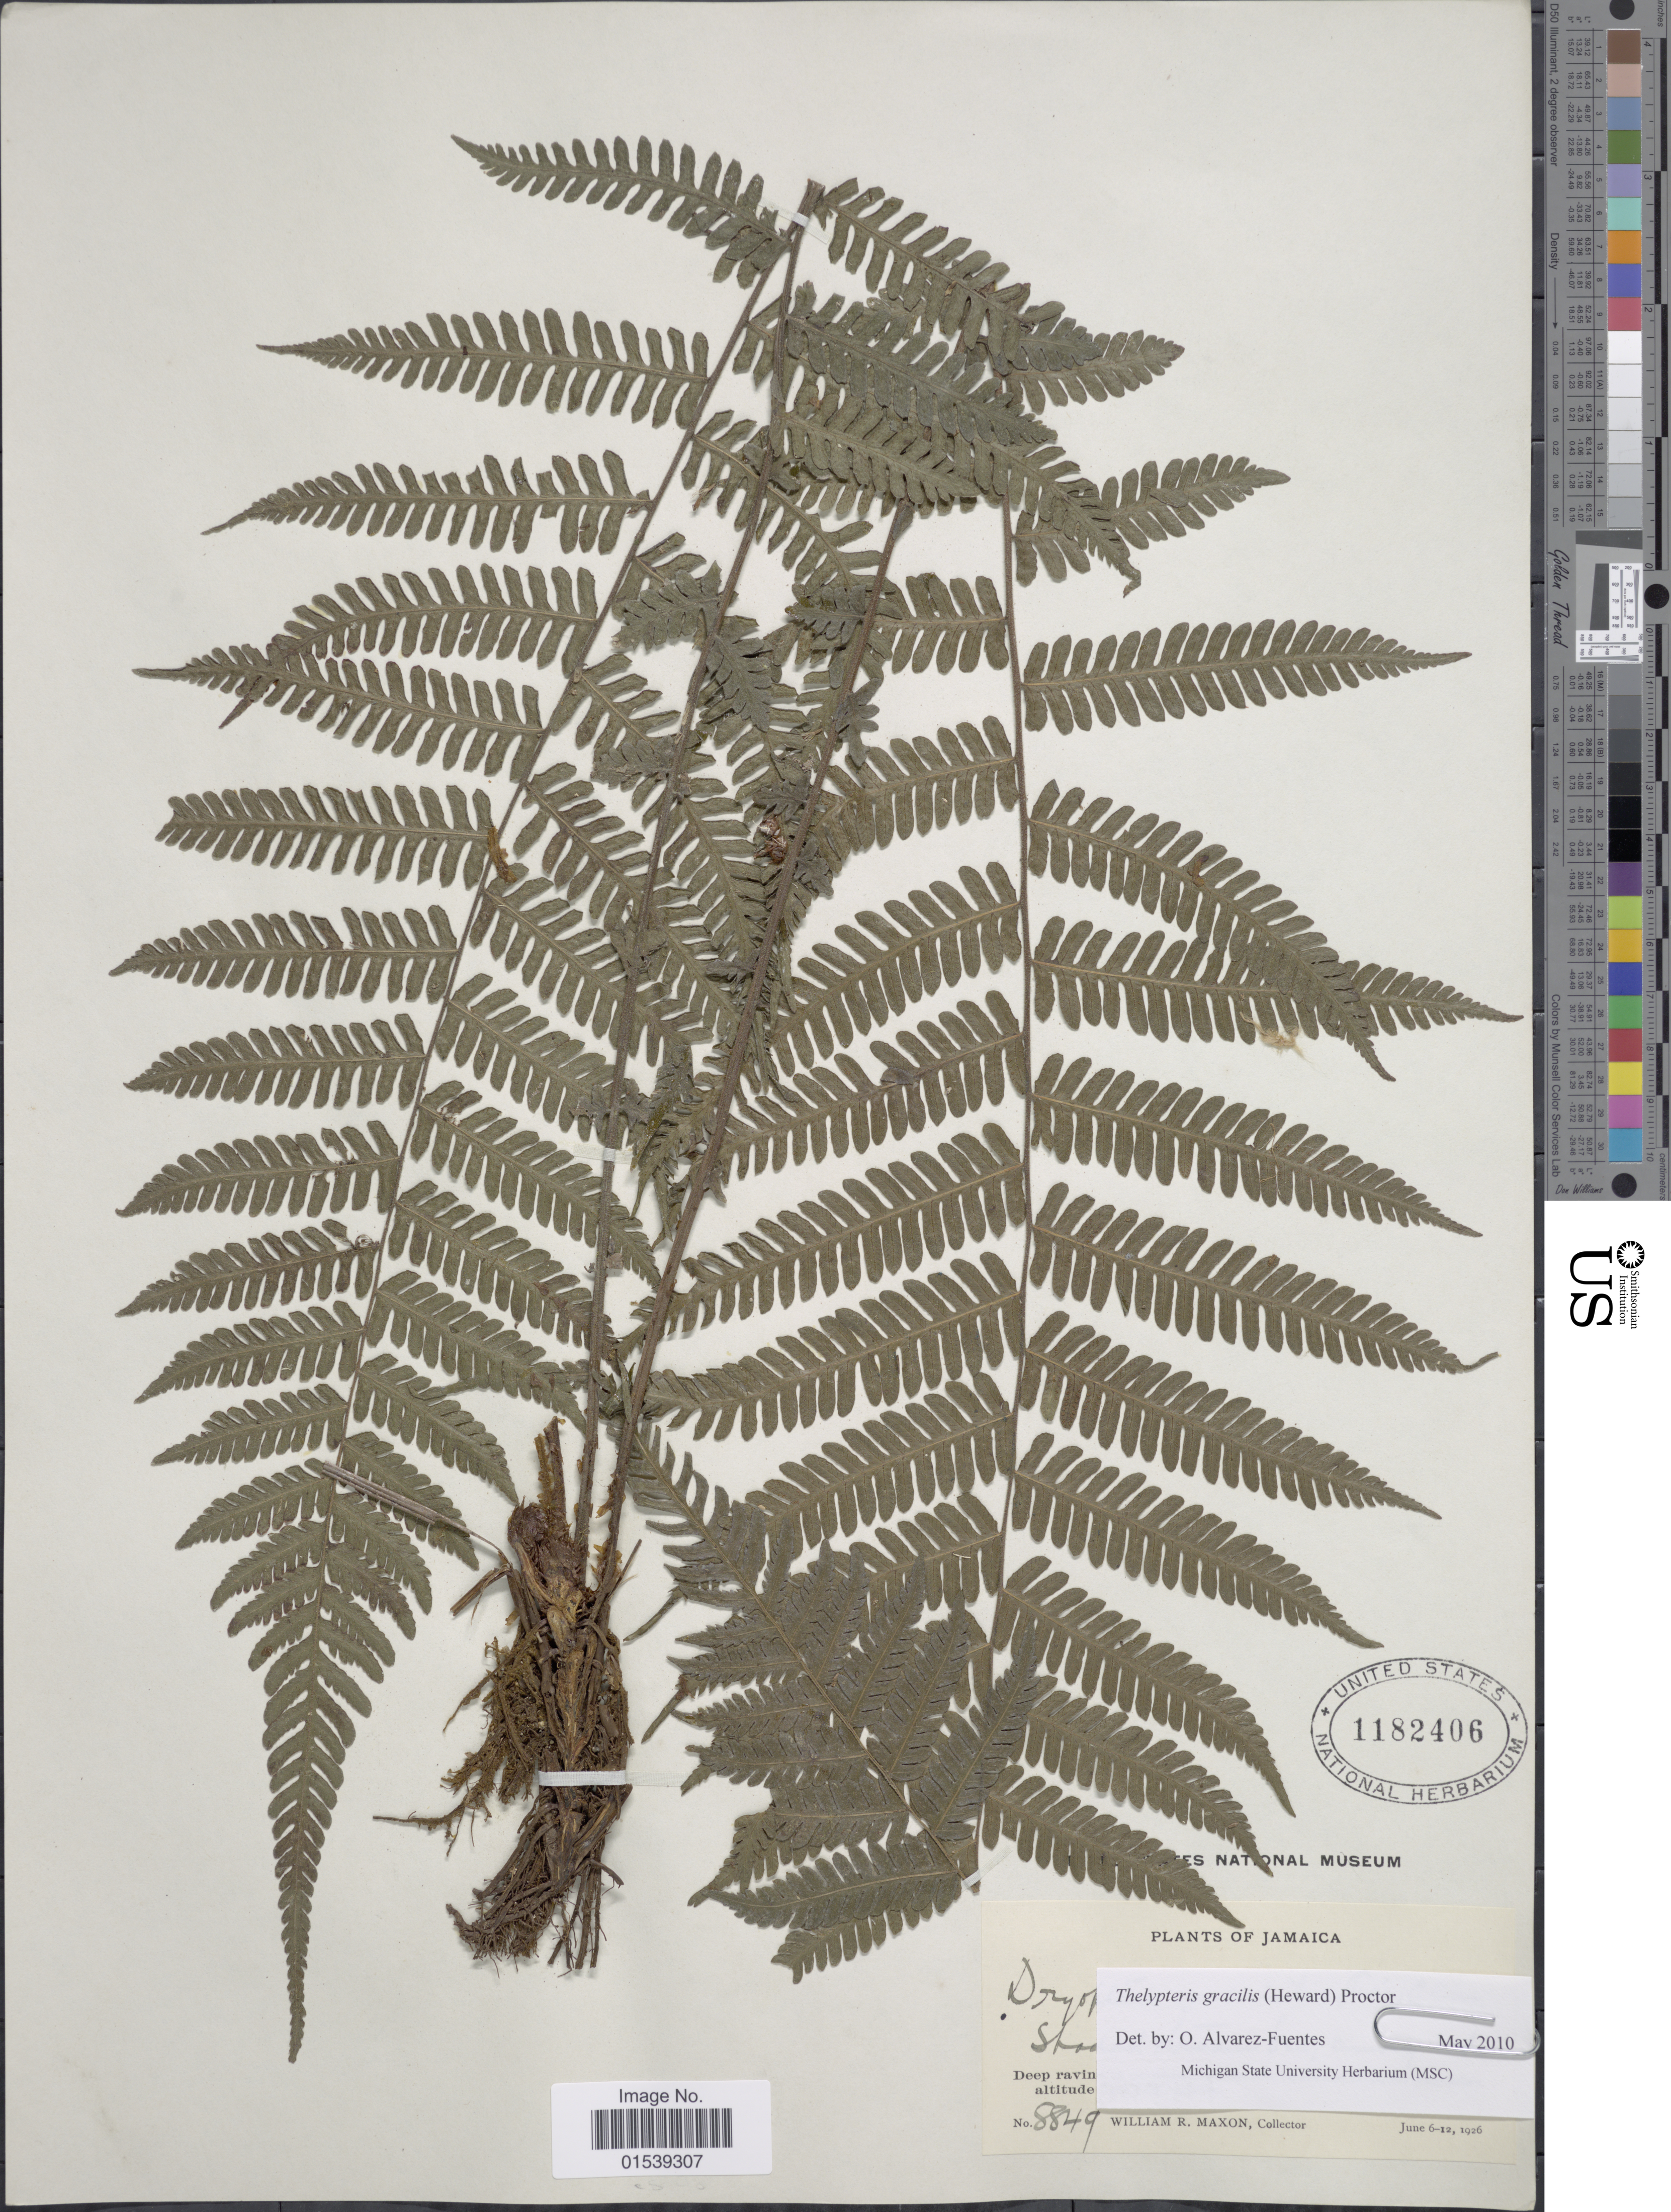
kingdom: Plantae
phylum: Tracheophyta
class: Polypodiopsida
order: Polypodiales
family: Thelypteridaceae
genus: Amauropelta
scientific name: Amauropelta gracilis ined. 2015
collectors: W. R. Maxon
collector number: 8849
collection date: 1926-06-06/1926-06-12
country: Jamaica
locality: Deep ravine [illegible text]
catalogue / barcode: US 1182406